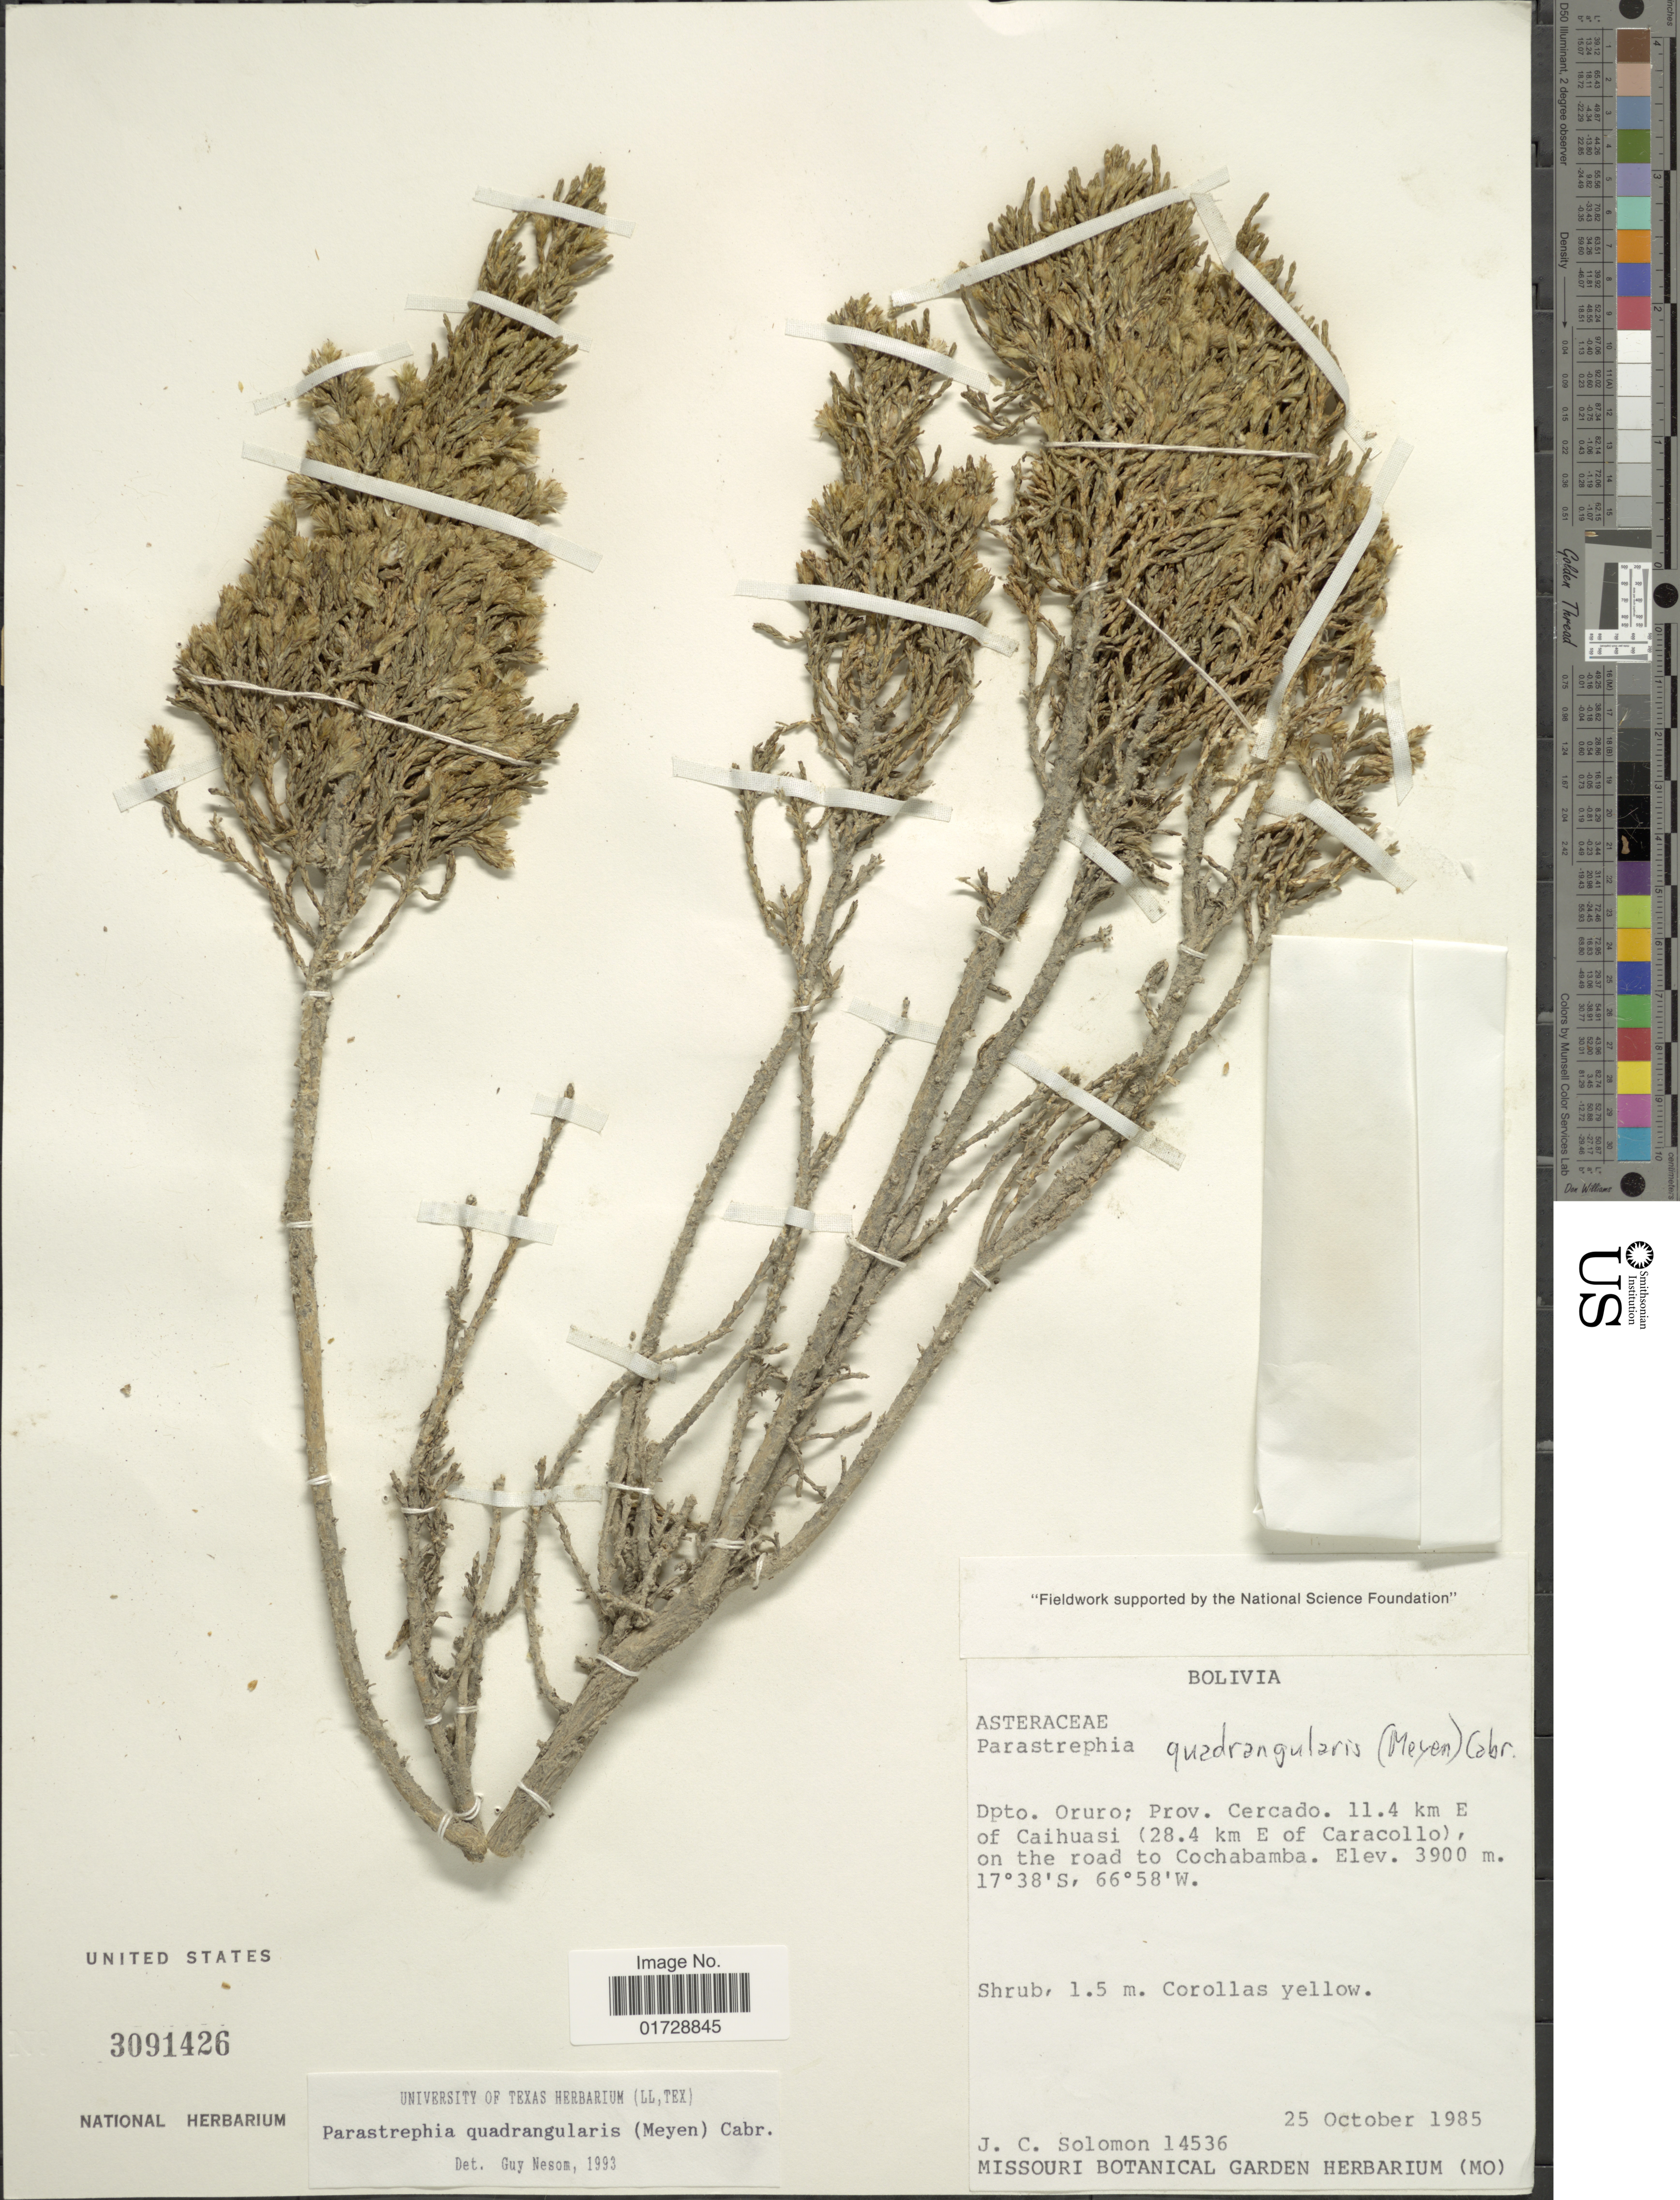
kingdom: Plantae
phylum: Tracheophyta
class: Magnoliopsida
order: Asterales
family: Asteraceae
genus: Parastrephia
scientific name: Parastrephia quadrangularis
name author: (Meyen) Cabrera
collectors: J. C. Solomon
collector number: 14536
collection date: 1985-10-25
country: Bolivia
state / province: Oruro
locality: Prob. Cercado. 11.4 km E of Caihuasi (28.4 km E of Caracollo), on the road to Cochabamba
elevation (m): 3900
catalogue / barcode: US 3091426